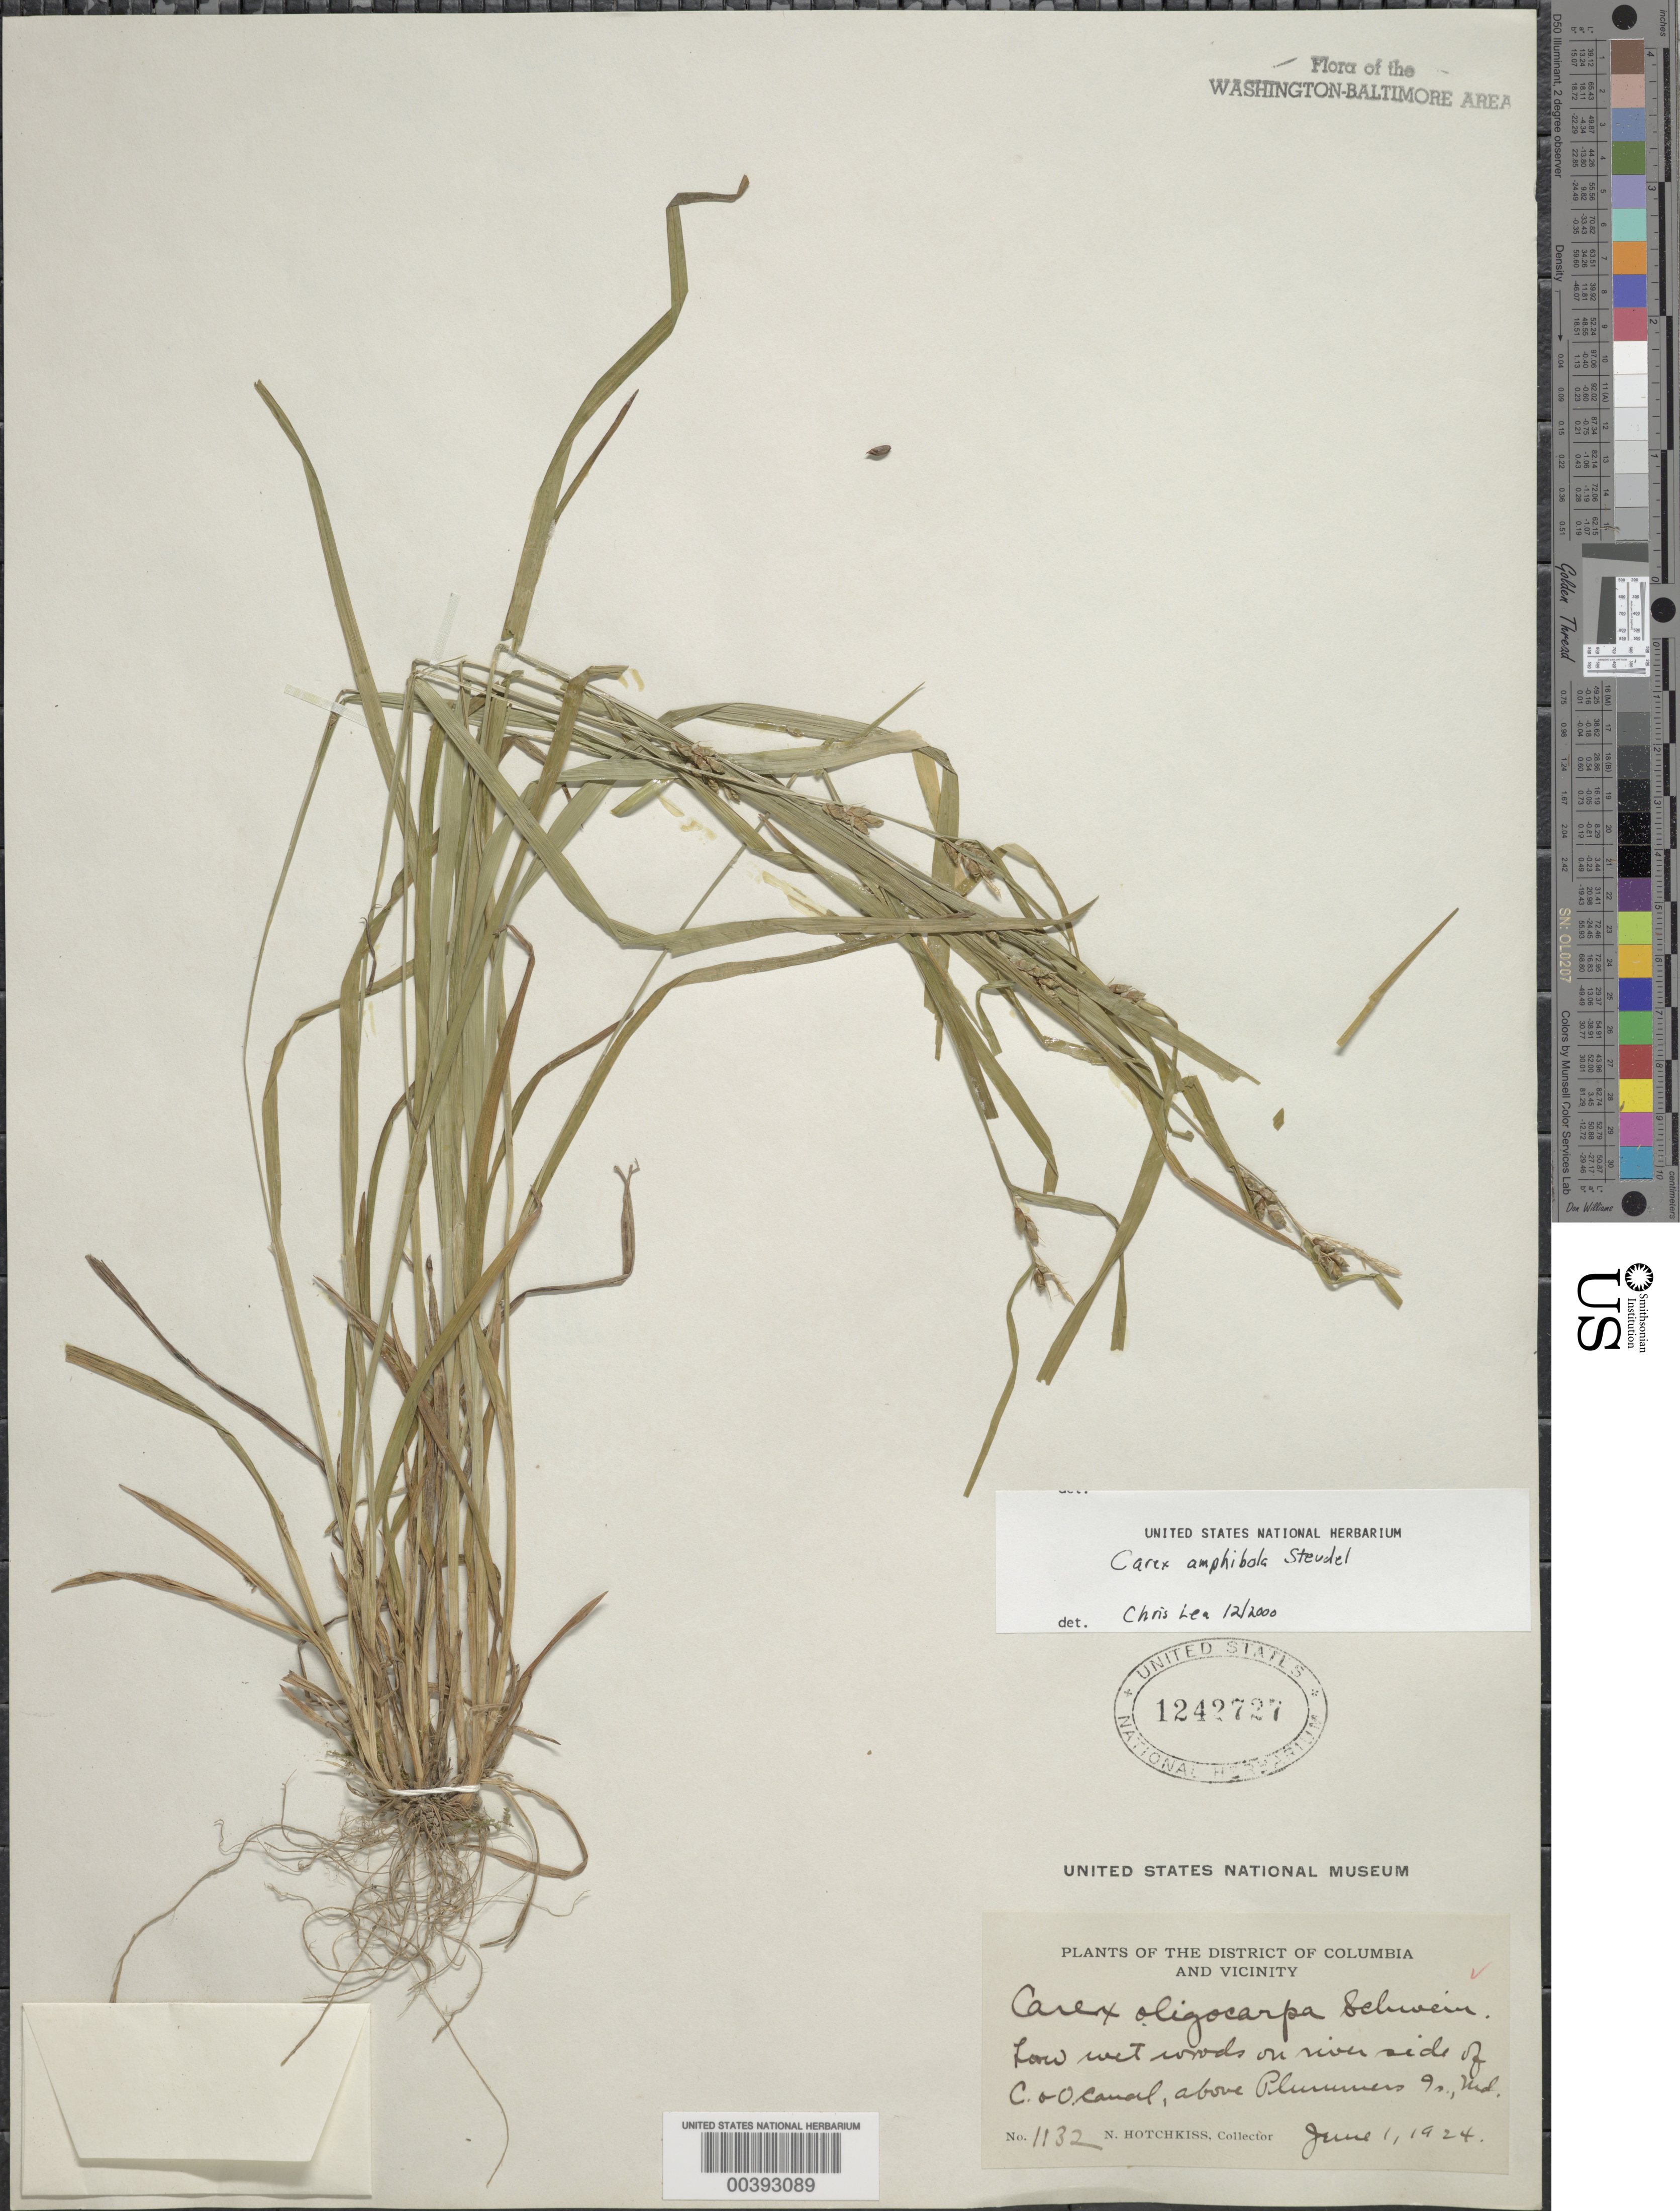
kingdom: Plantae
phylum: Tracheophyta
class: Liliopsida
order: Poales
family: Cyperaceae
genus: Carex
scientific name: Carex amphibola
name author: Steud.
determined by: Lea, C.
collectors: N. Hotchkiss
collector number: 1132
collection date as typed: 01 Jun 1924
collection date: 1924-06-01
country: United States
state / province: Maryland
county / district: Montgomery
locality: C. & O. Canal, above Plummers Island C. & O. Canal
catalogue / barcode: US 1242727